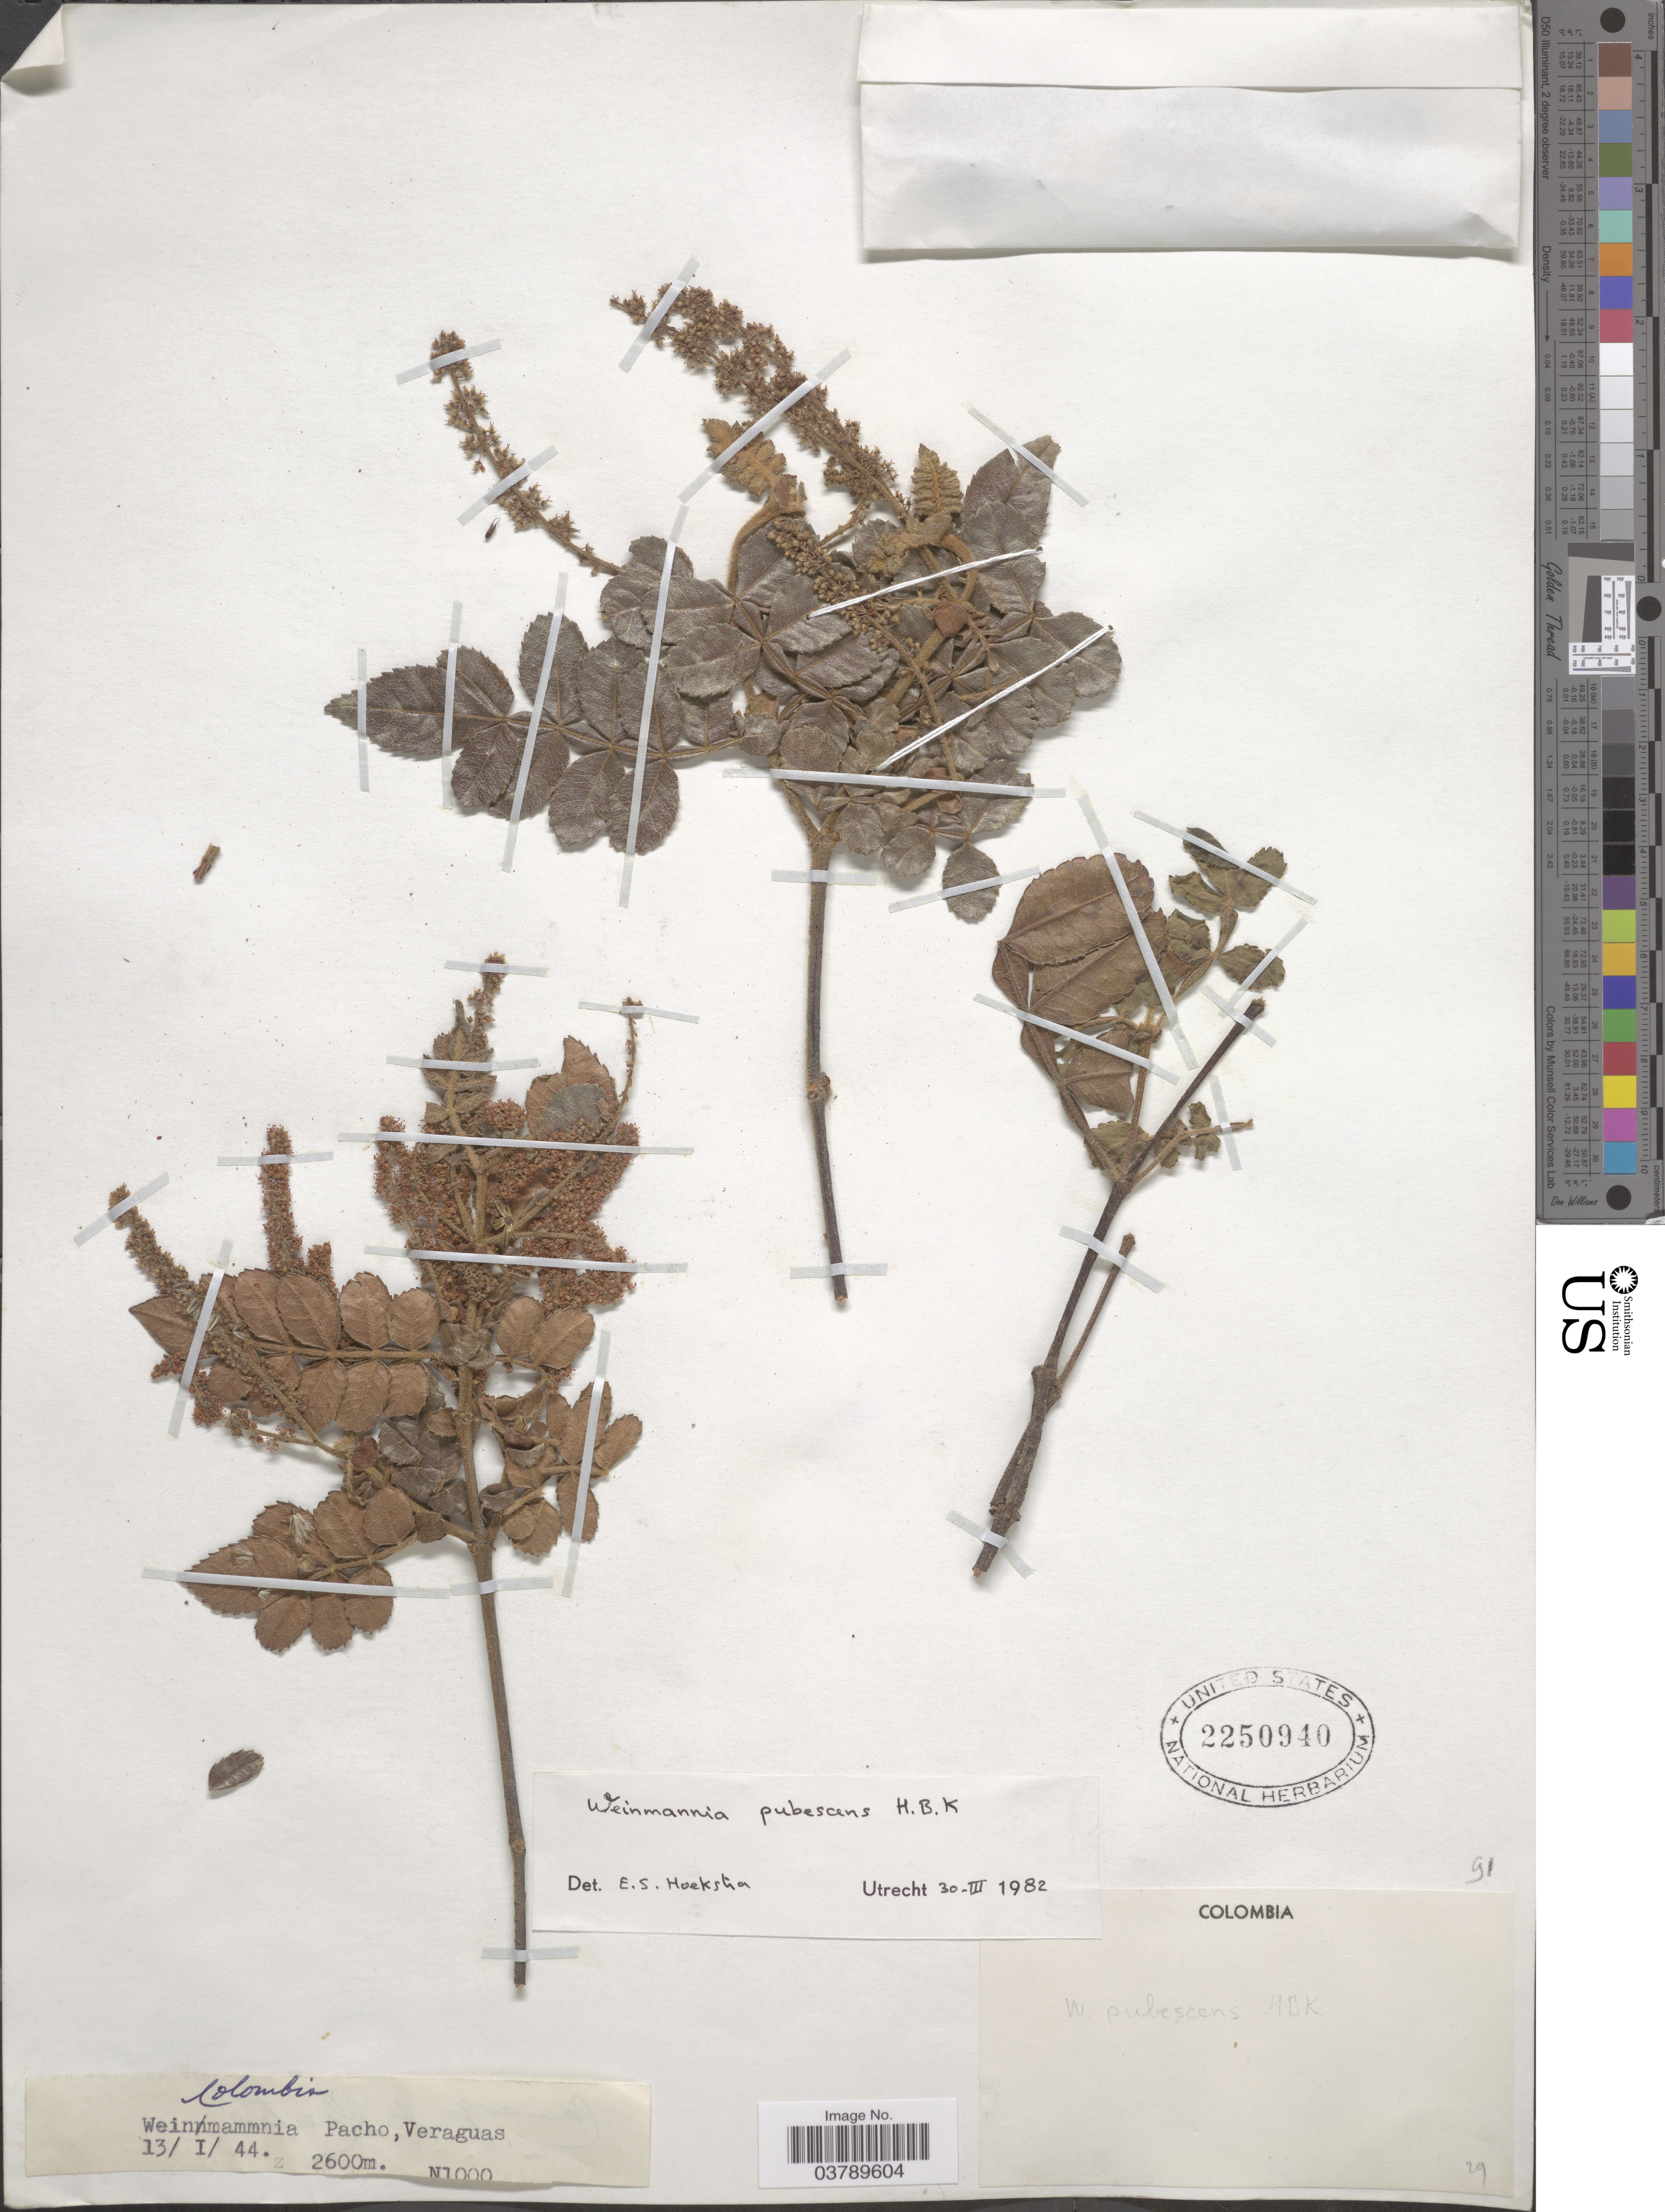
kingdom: Plantae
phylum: Tracheophyta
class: Magnoliopsida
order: Oxalidales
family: Cunoniaceae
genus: Weinmannia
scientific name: Weinmannia pubescens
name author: Kunth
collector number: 1000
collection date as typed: Transcribed d/m/y: 13/1/44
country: Colombia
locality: Pacho, Veraguas.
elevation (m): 2600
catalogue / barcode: US 2250940